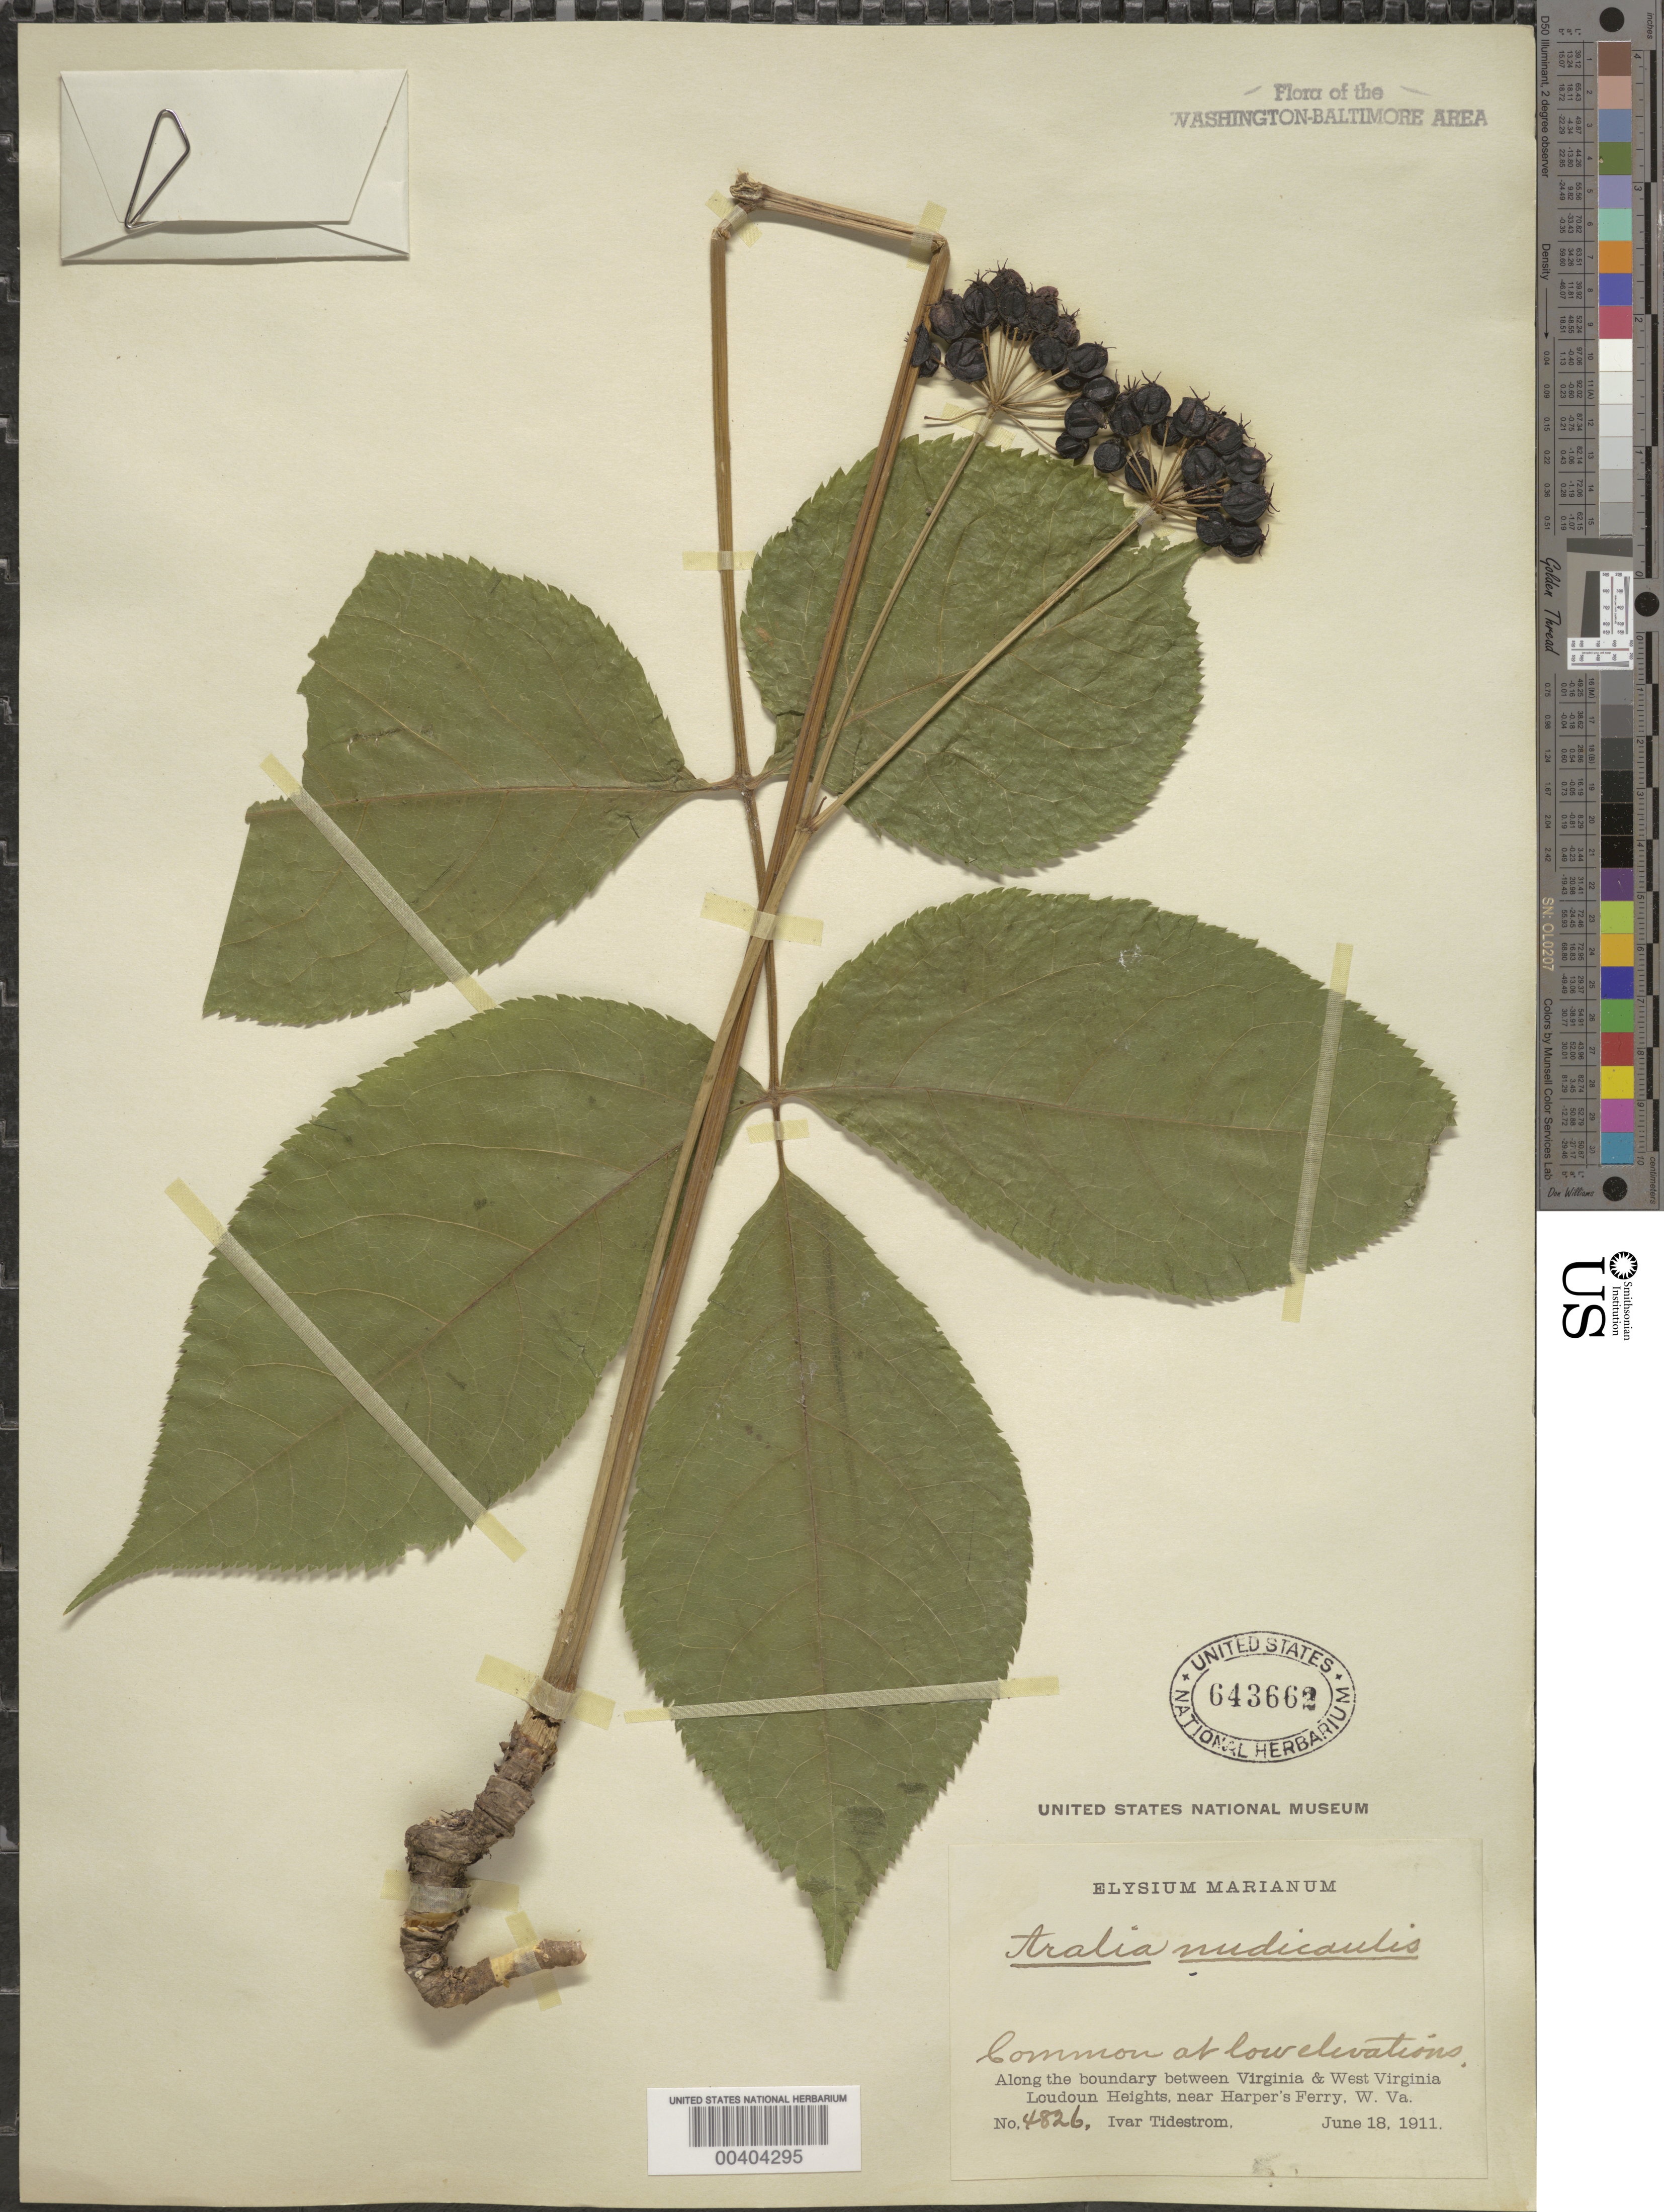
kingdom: Plantae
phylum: Tracheophyta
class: Magnoliopsida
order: Apiales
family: Araliaceae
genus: Aralia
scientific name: Aralia nudicaulis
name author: L.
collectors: I. F. Tidestrom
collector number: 4826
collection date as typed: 18 Jun 1911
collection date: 1911-06-18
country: United States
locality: Loudoun Heights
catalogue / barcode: US 643662